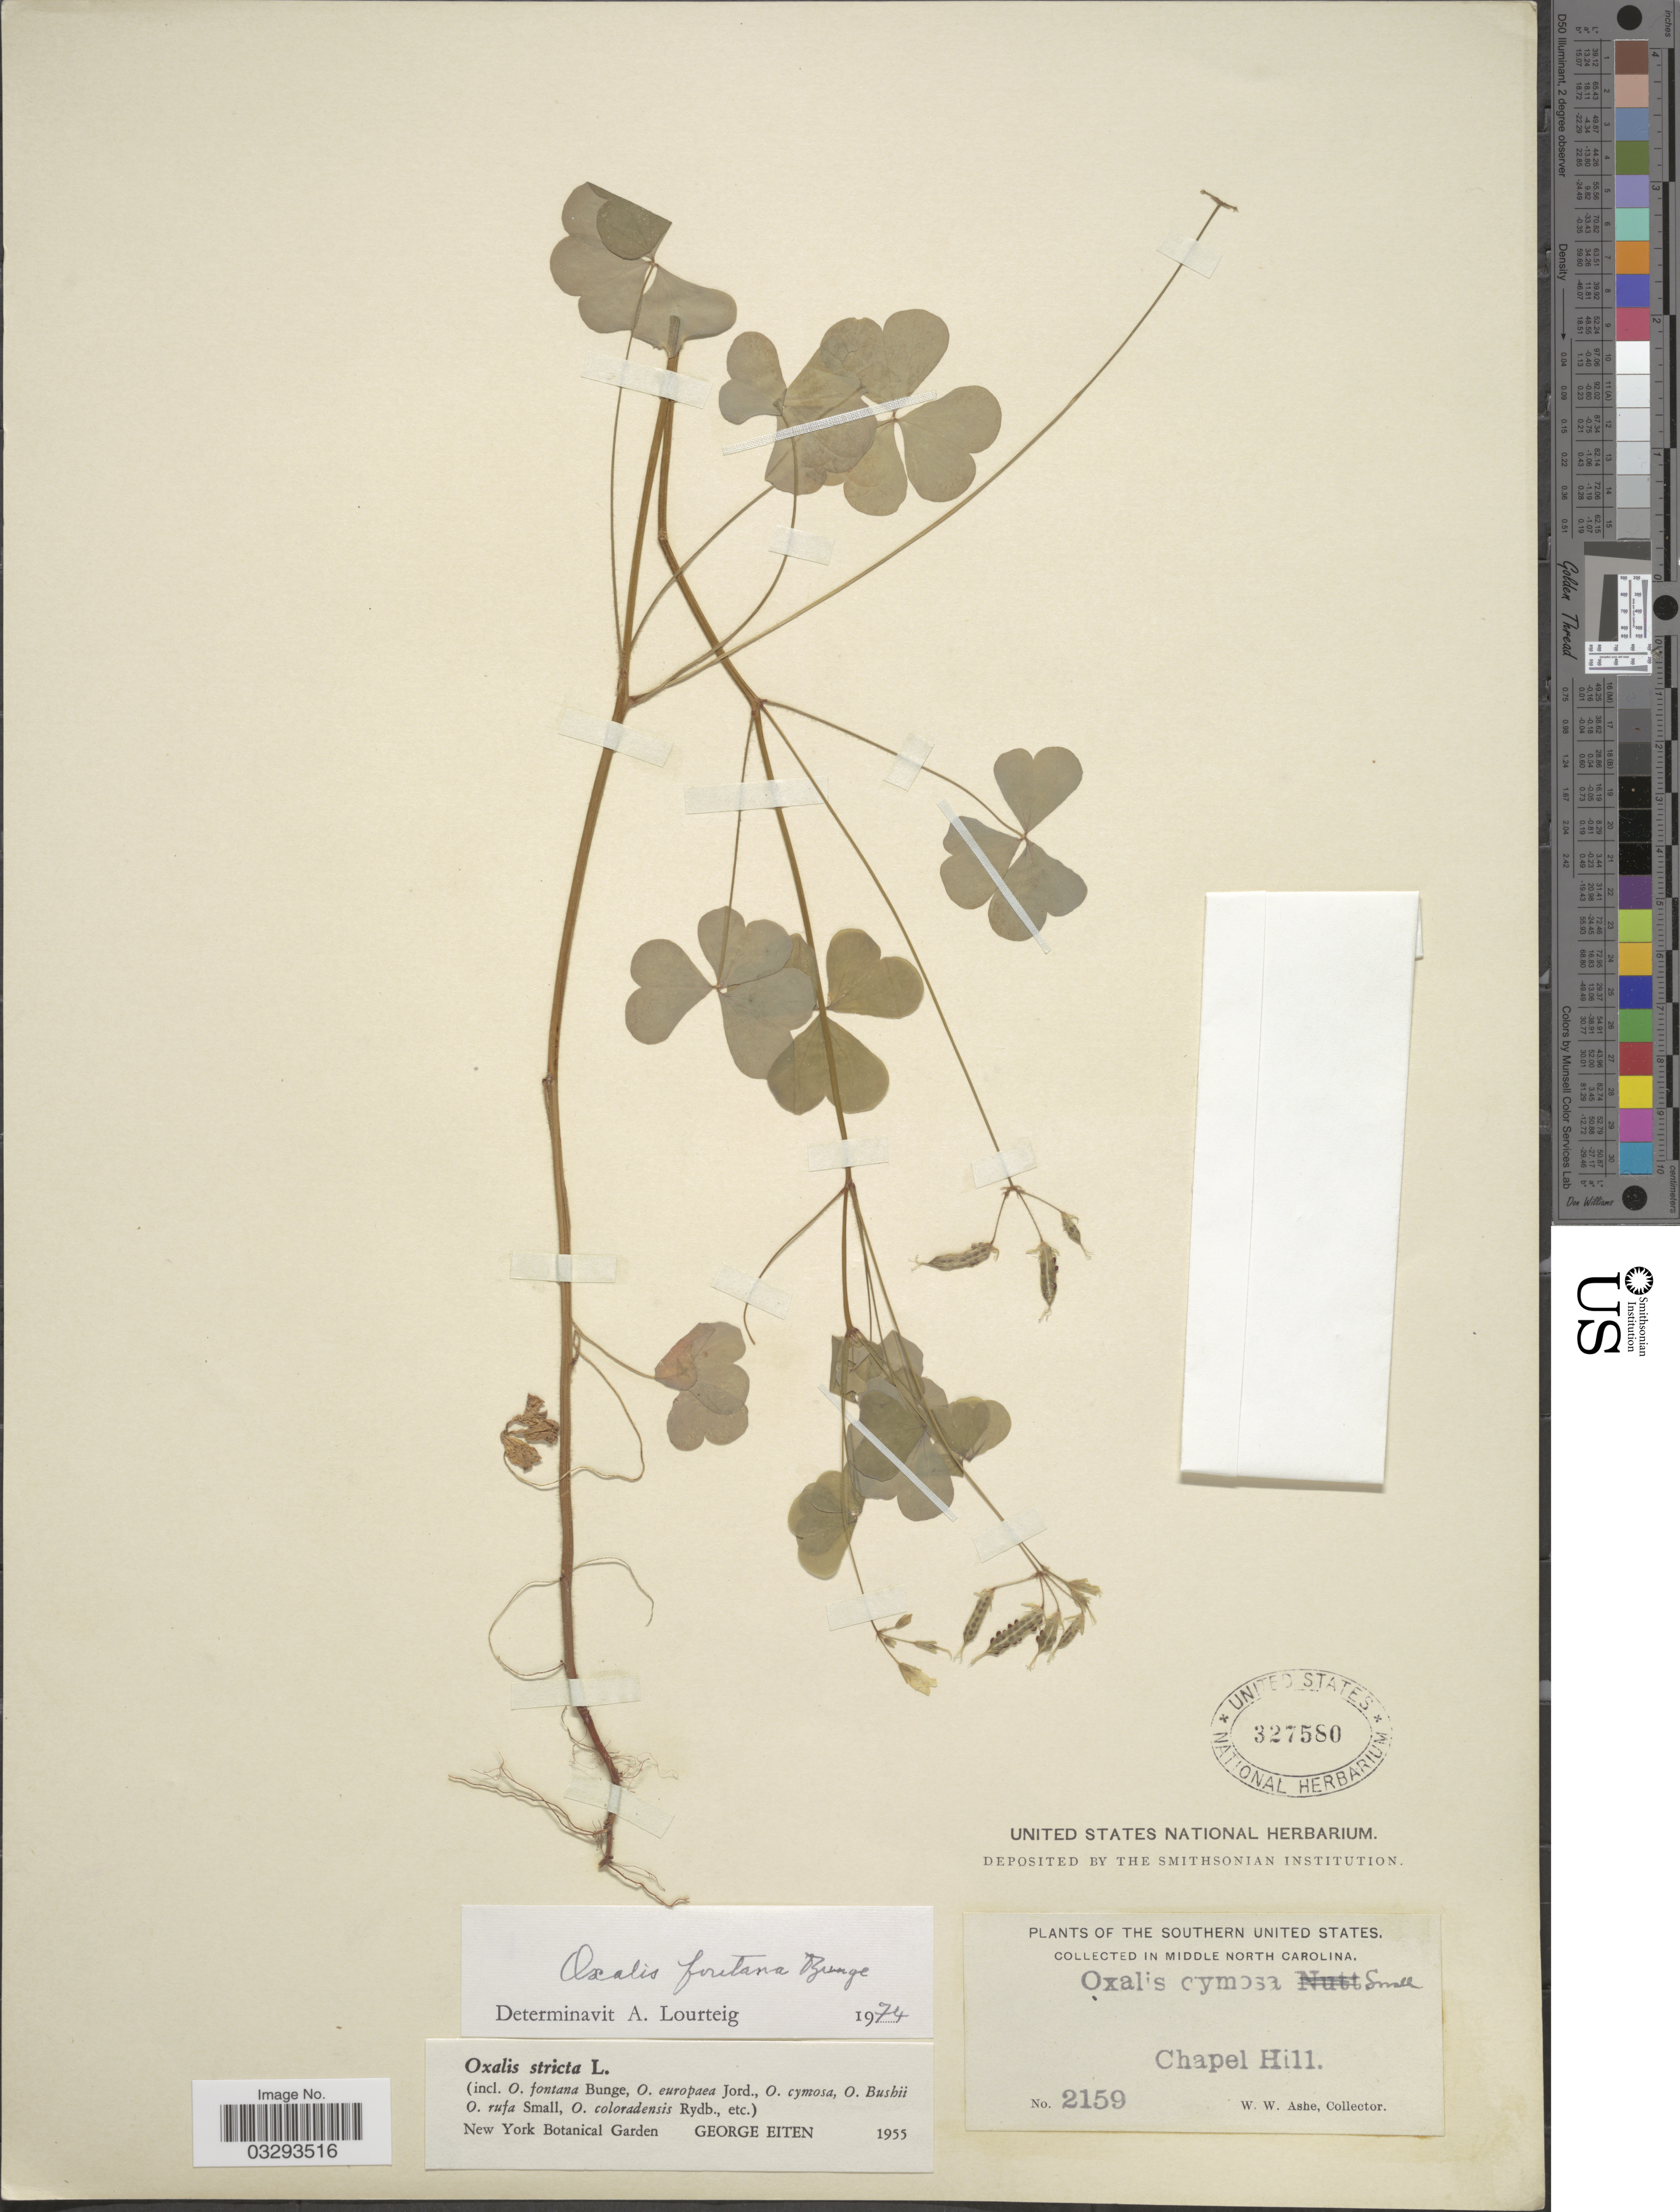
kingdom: Plantae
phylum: Tracheophyta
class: Magnoliopsida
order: Oxalidales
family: Oxalidaceae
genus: Oxalis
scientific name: Oxalis fontana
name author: Bunge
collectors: W. W. Ashe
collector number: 2159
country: United States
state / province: North Carolina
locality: Southern United States. In Middle North Carolina. Chapel Hill.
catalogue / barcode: US 327580